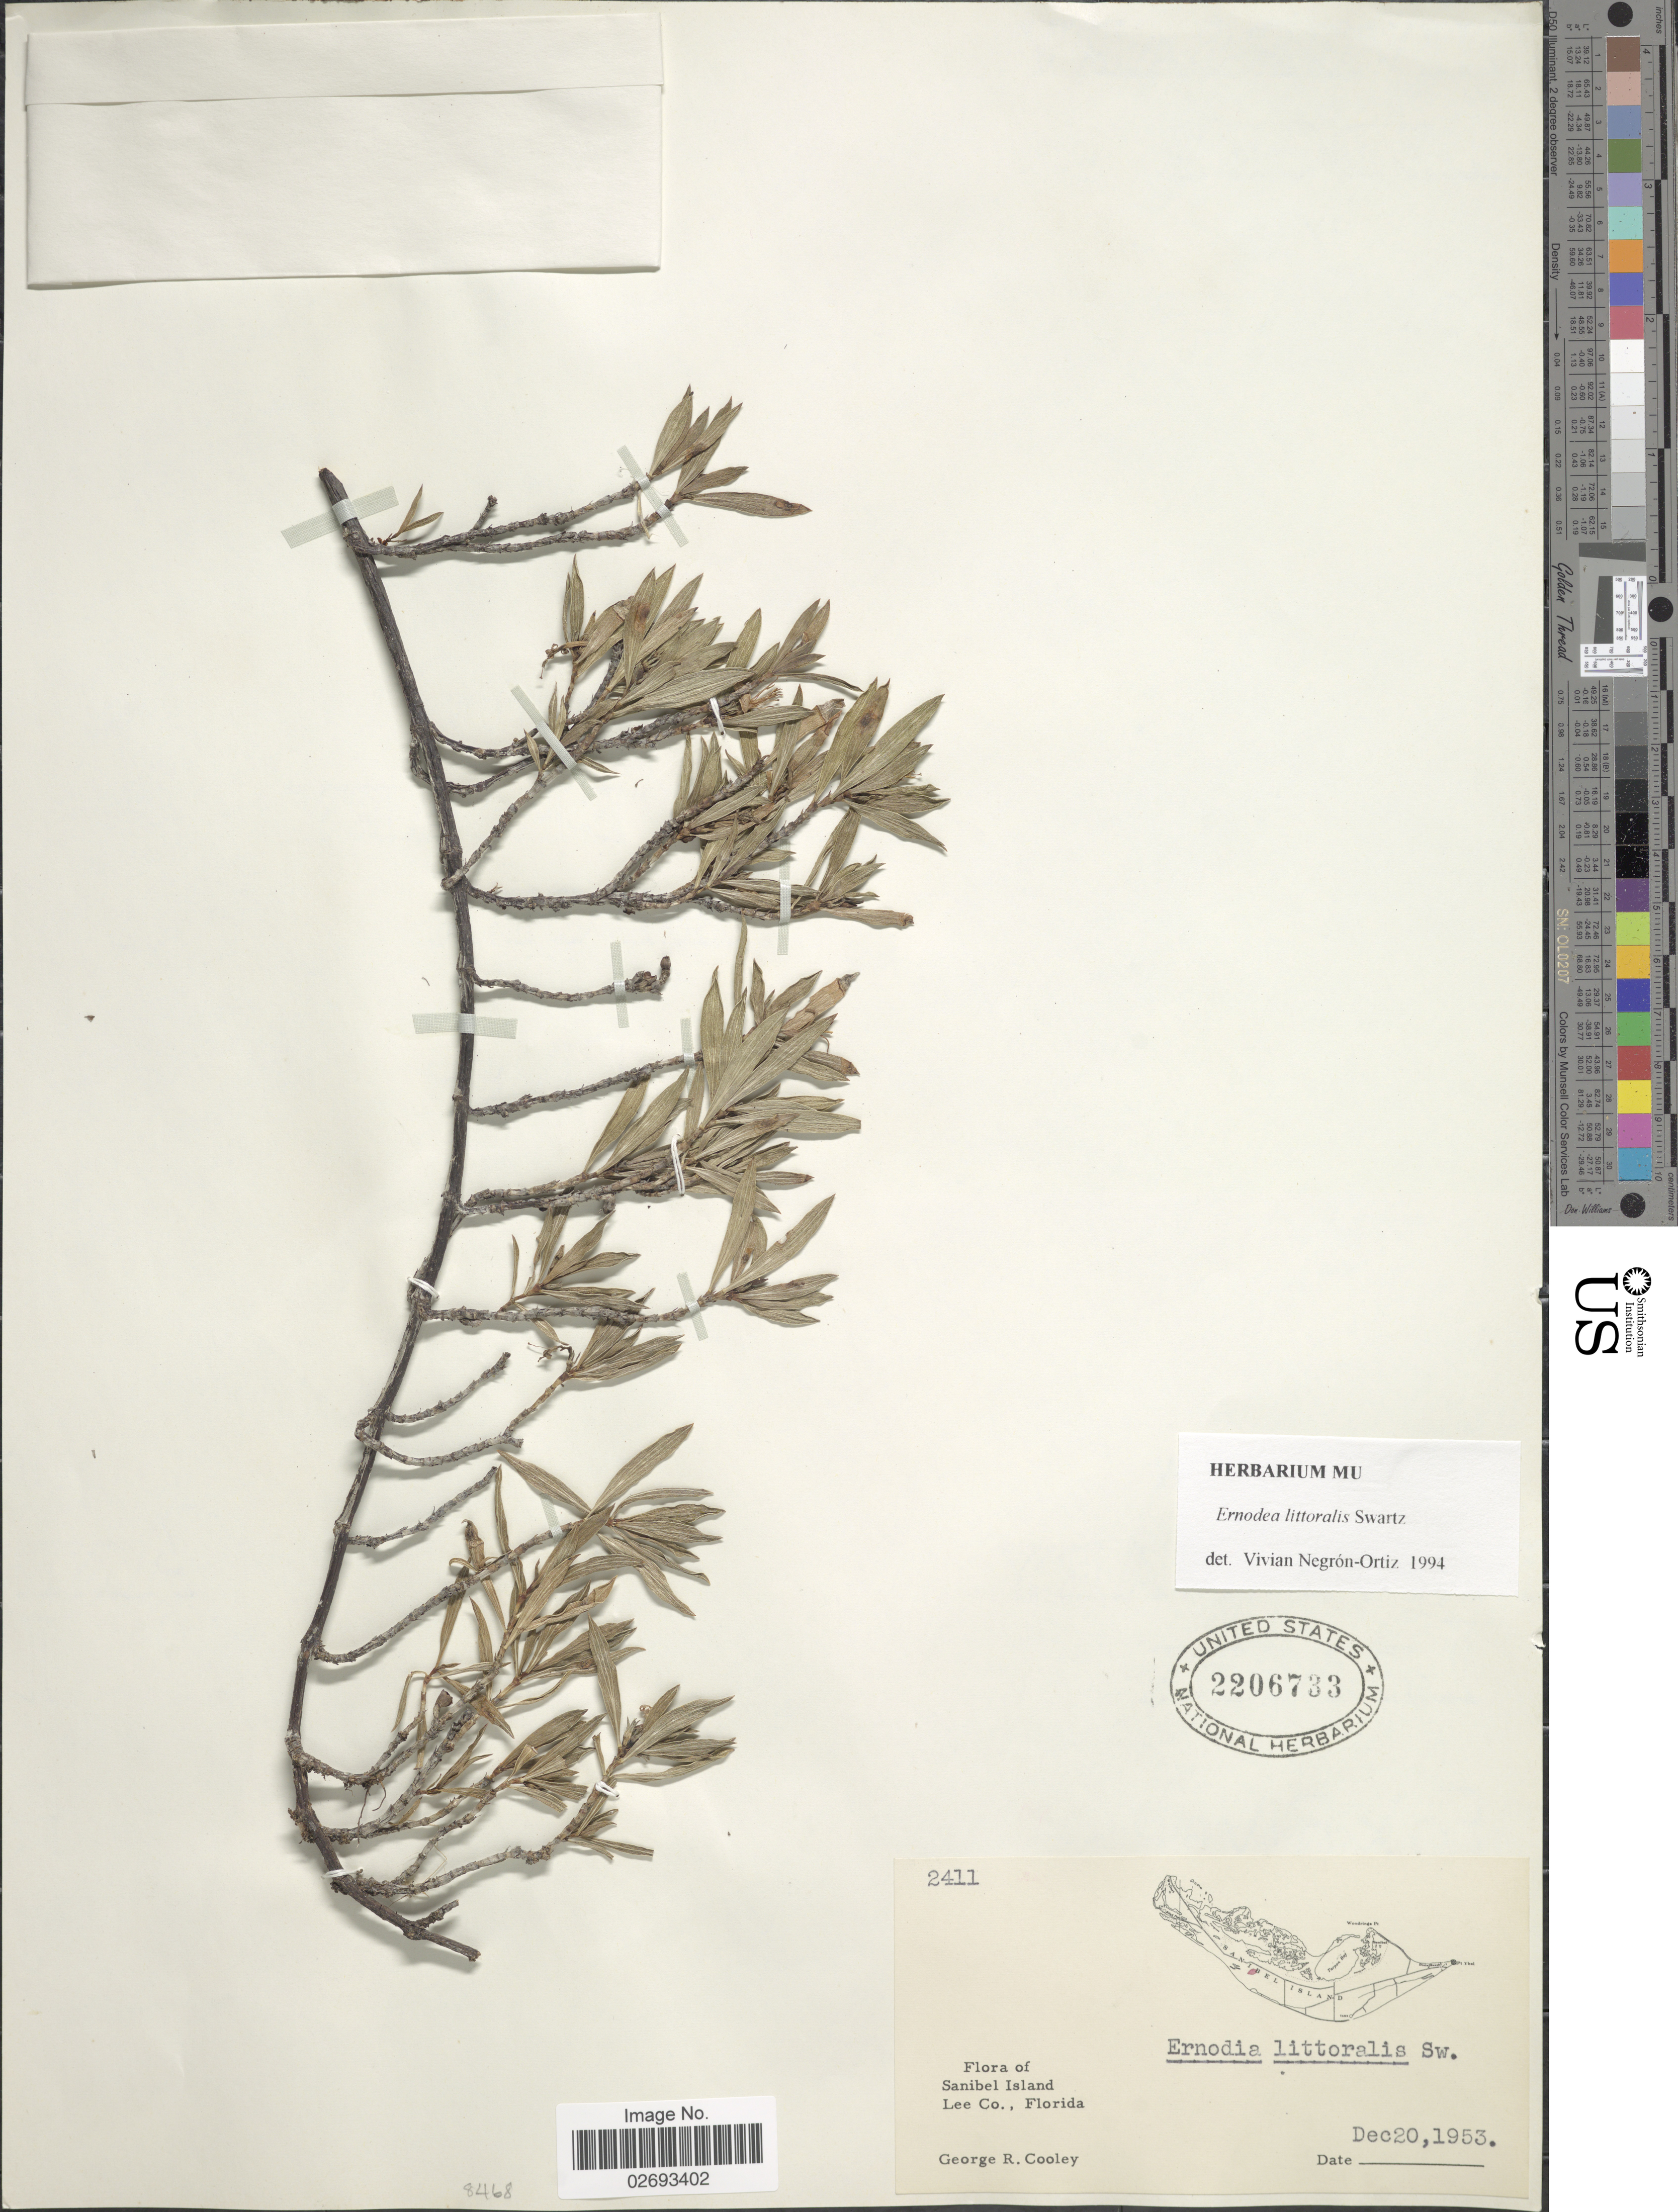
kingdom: Plantae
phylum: Tracheophyta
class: Magnoliopsida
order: Gentianales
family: Rubiaceae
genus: Ernodea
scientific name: Ernodea littoralis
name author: Sw.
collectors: G. R. Cooley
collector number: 2411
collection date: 1953-12-20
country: United States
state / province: Florida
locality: Sanibel Island, Lee Co.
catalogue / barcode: US 2206733